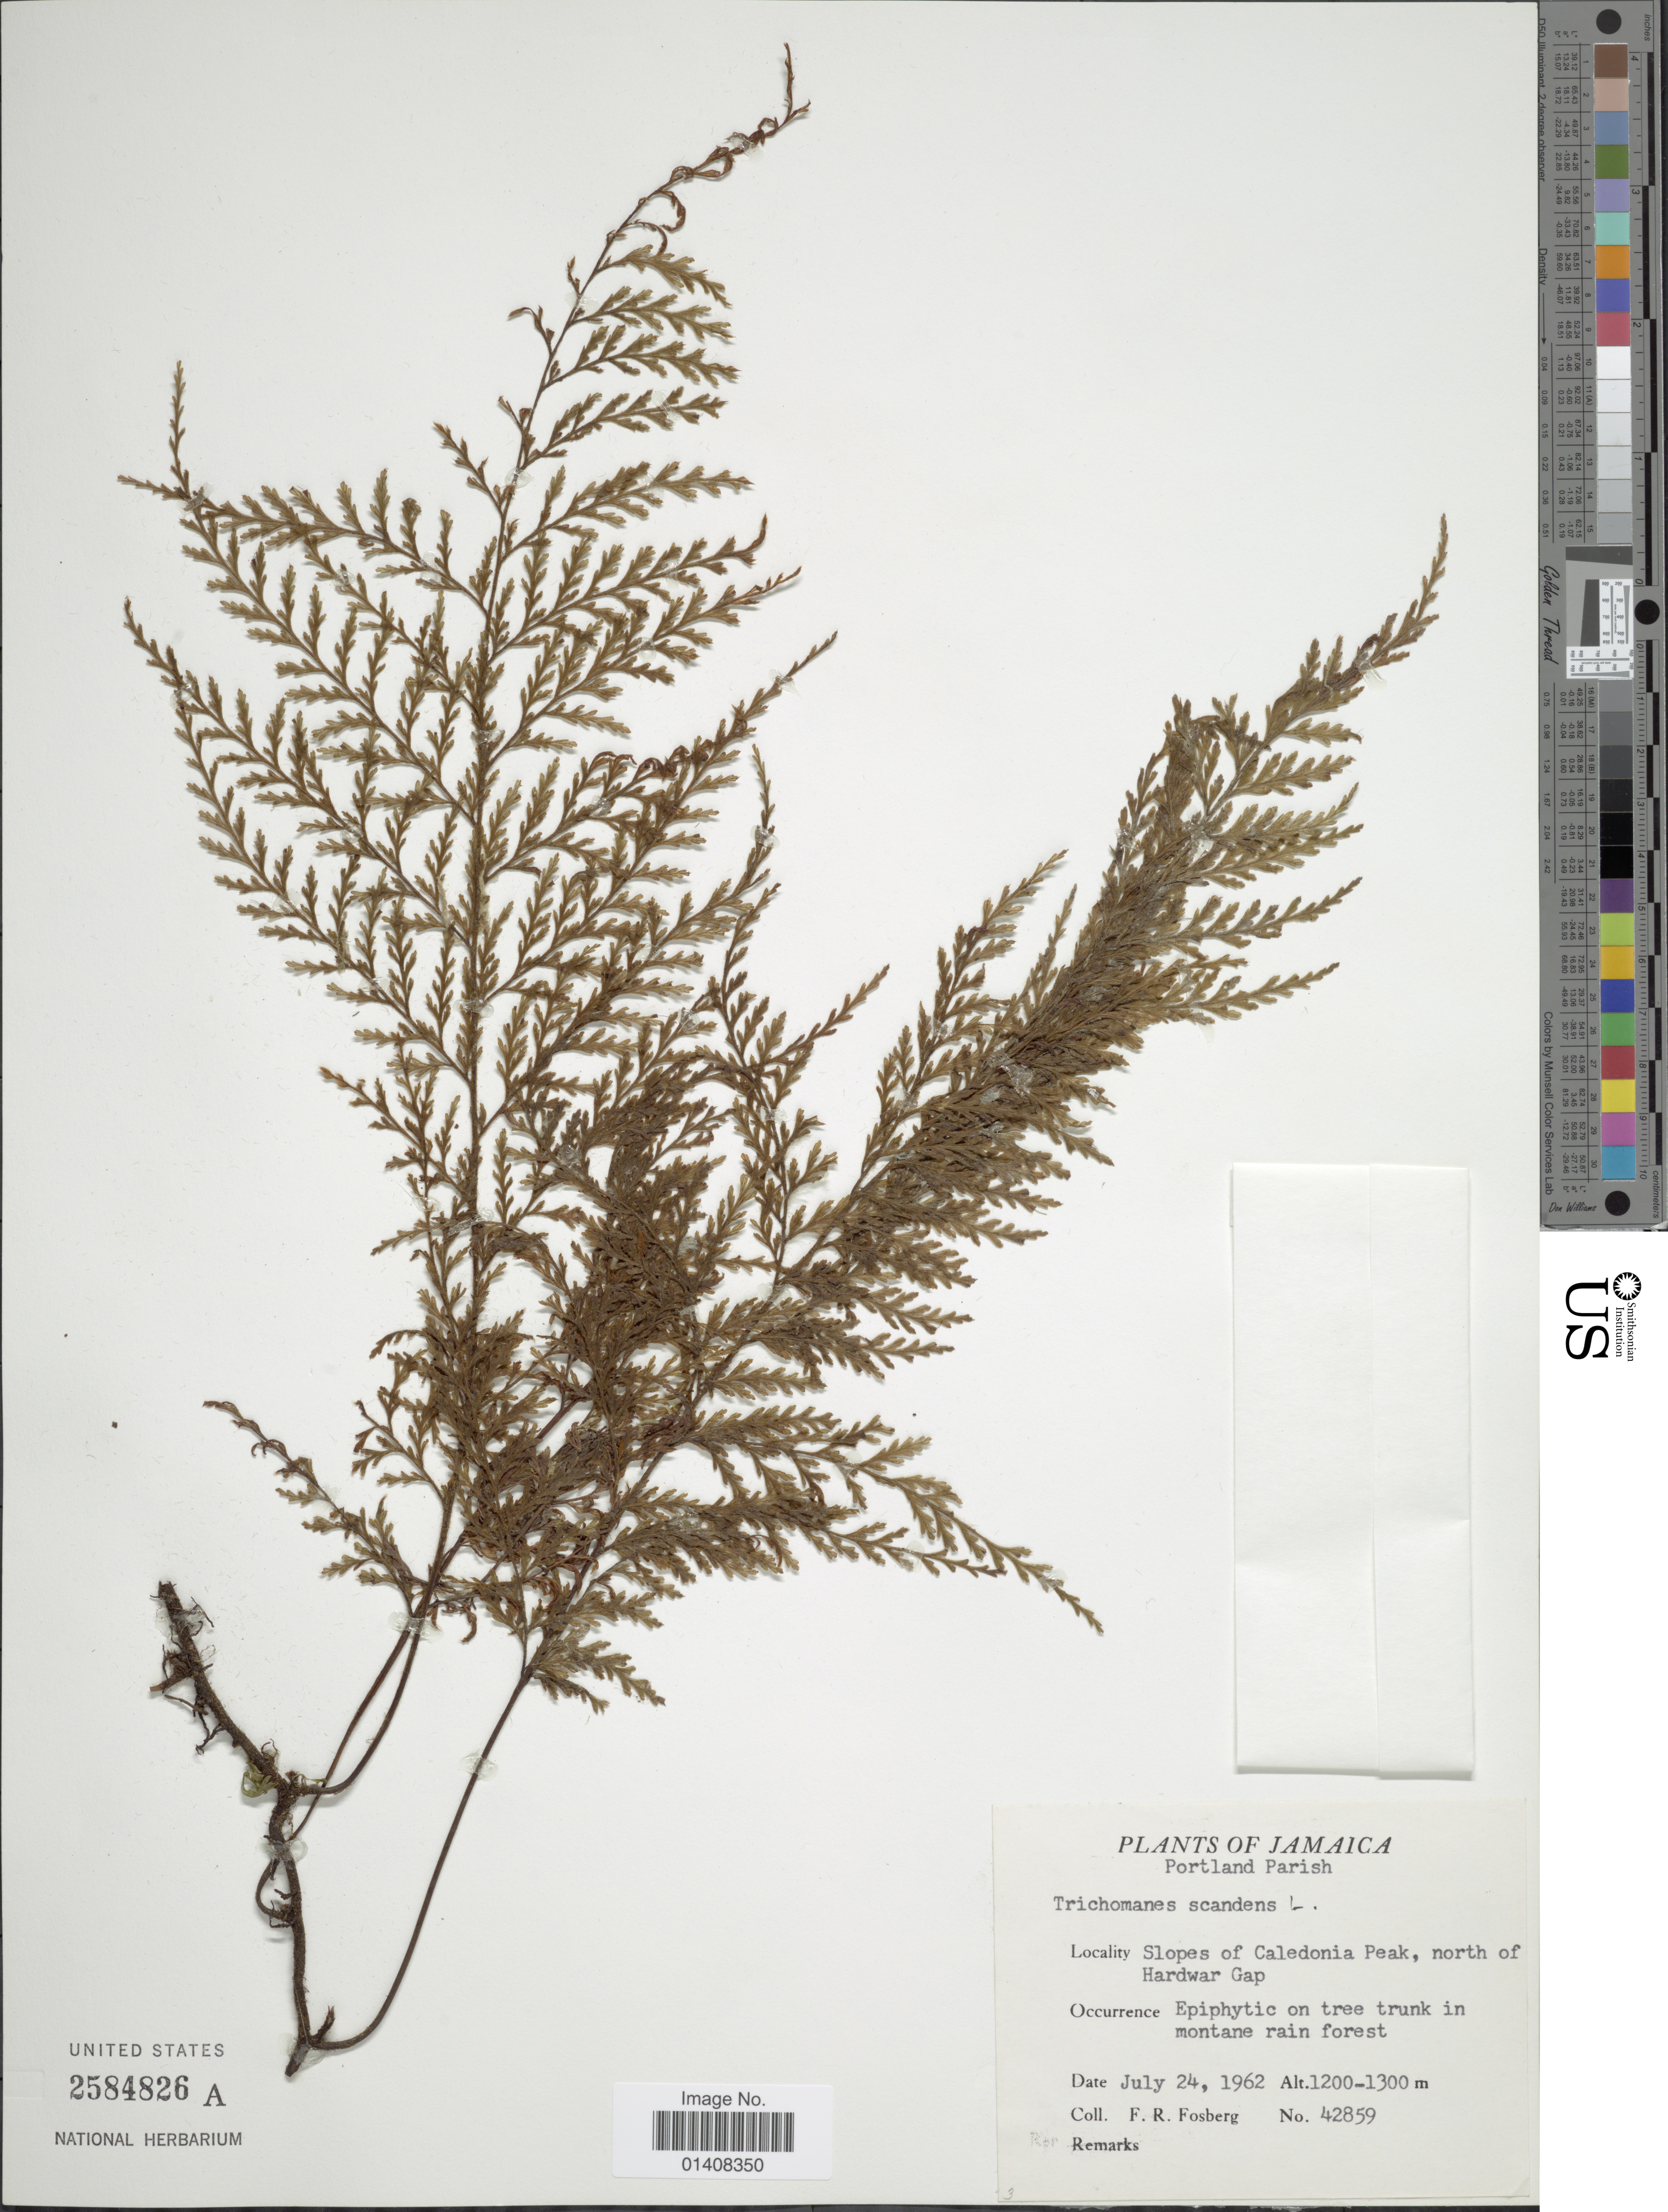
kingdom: Plantae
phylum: Tracheophyta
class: Polypodiopsida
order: Hymenophyllales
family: Hymenophyllaceae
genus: Trichomanes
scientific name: Trichomanes scandens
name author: L.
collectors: F. R. Fosberg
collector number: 42859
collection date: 1962-07-24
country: Jamaica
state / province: Portland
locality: Portland parish slopes of Caledonia Peak. north of Hardwar Gap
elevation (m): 1200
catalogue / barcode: US 2584826A